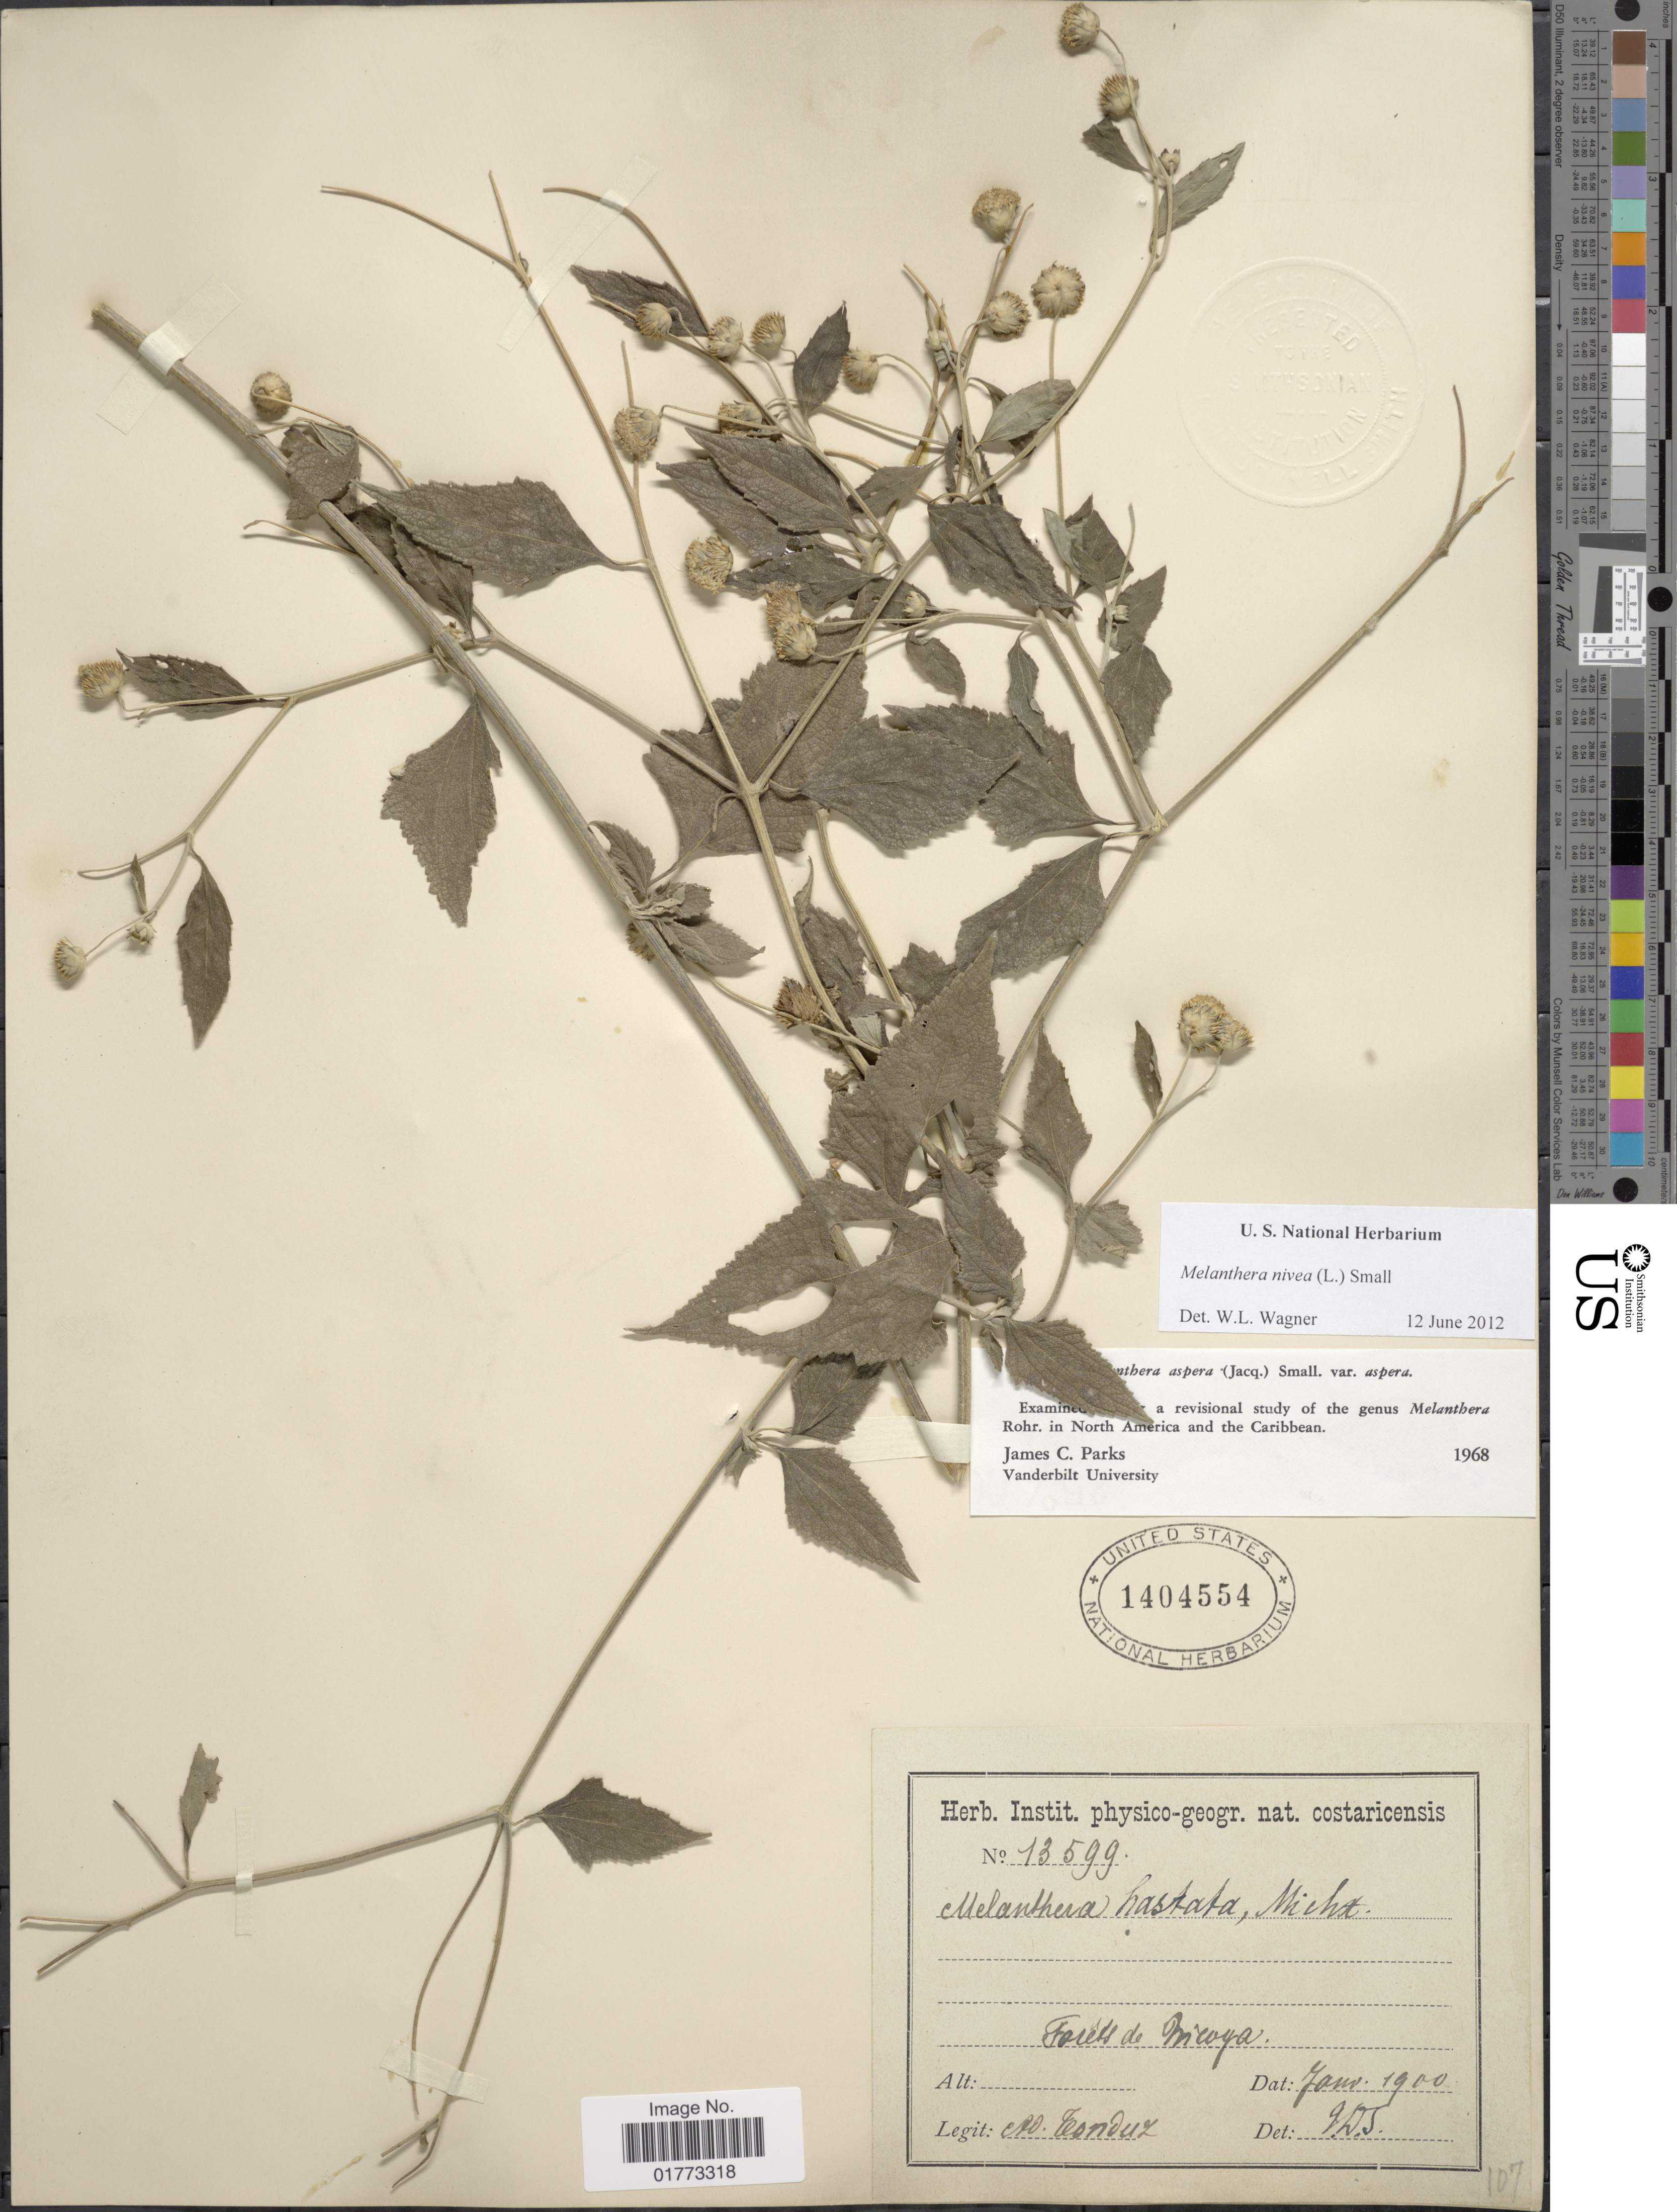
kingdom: Plantae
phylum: Tracheophyta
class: Magnoliopsida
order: Asterales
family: Asteraceae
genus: Melanthera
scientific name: Melanthera nivea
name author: (L.) Small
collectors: A. Tonduz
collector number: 13599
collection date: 1900-01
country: Costa Rica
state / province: Guanacaste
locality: Forets du Incoya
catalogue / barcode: US 1404554